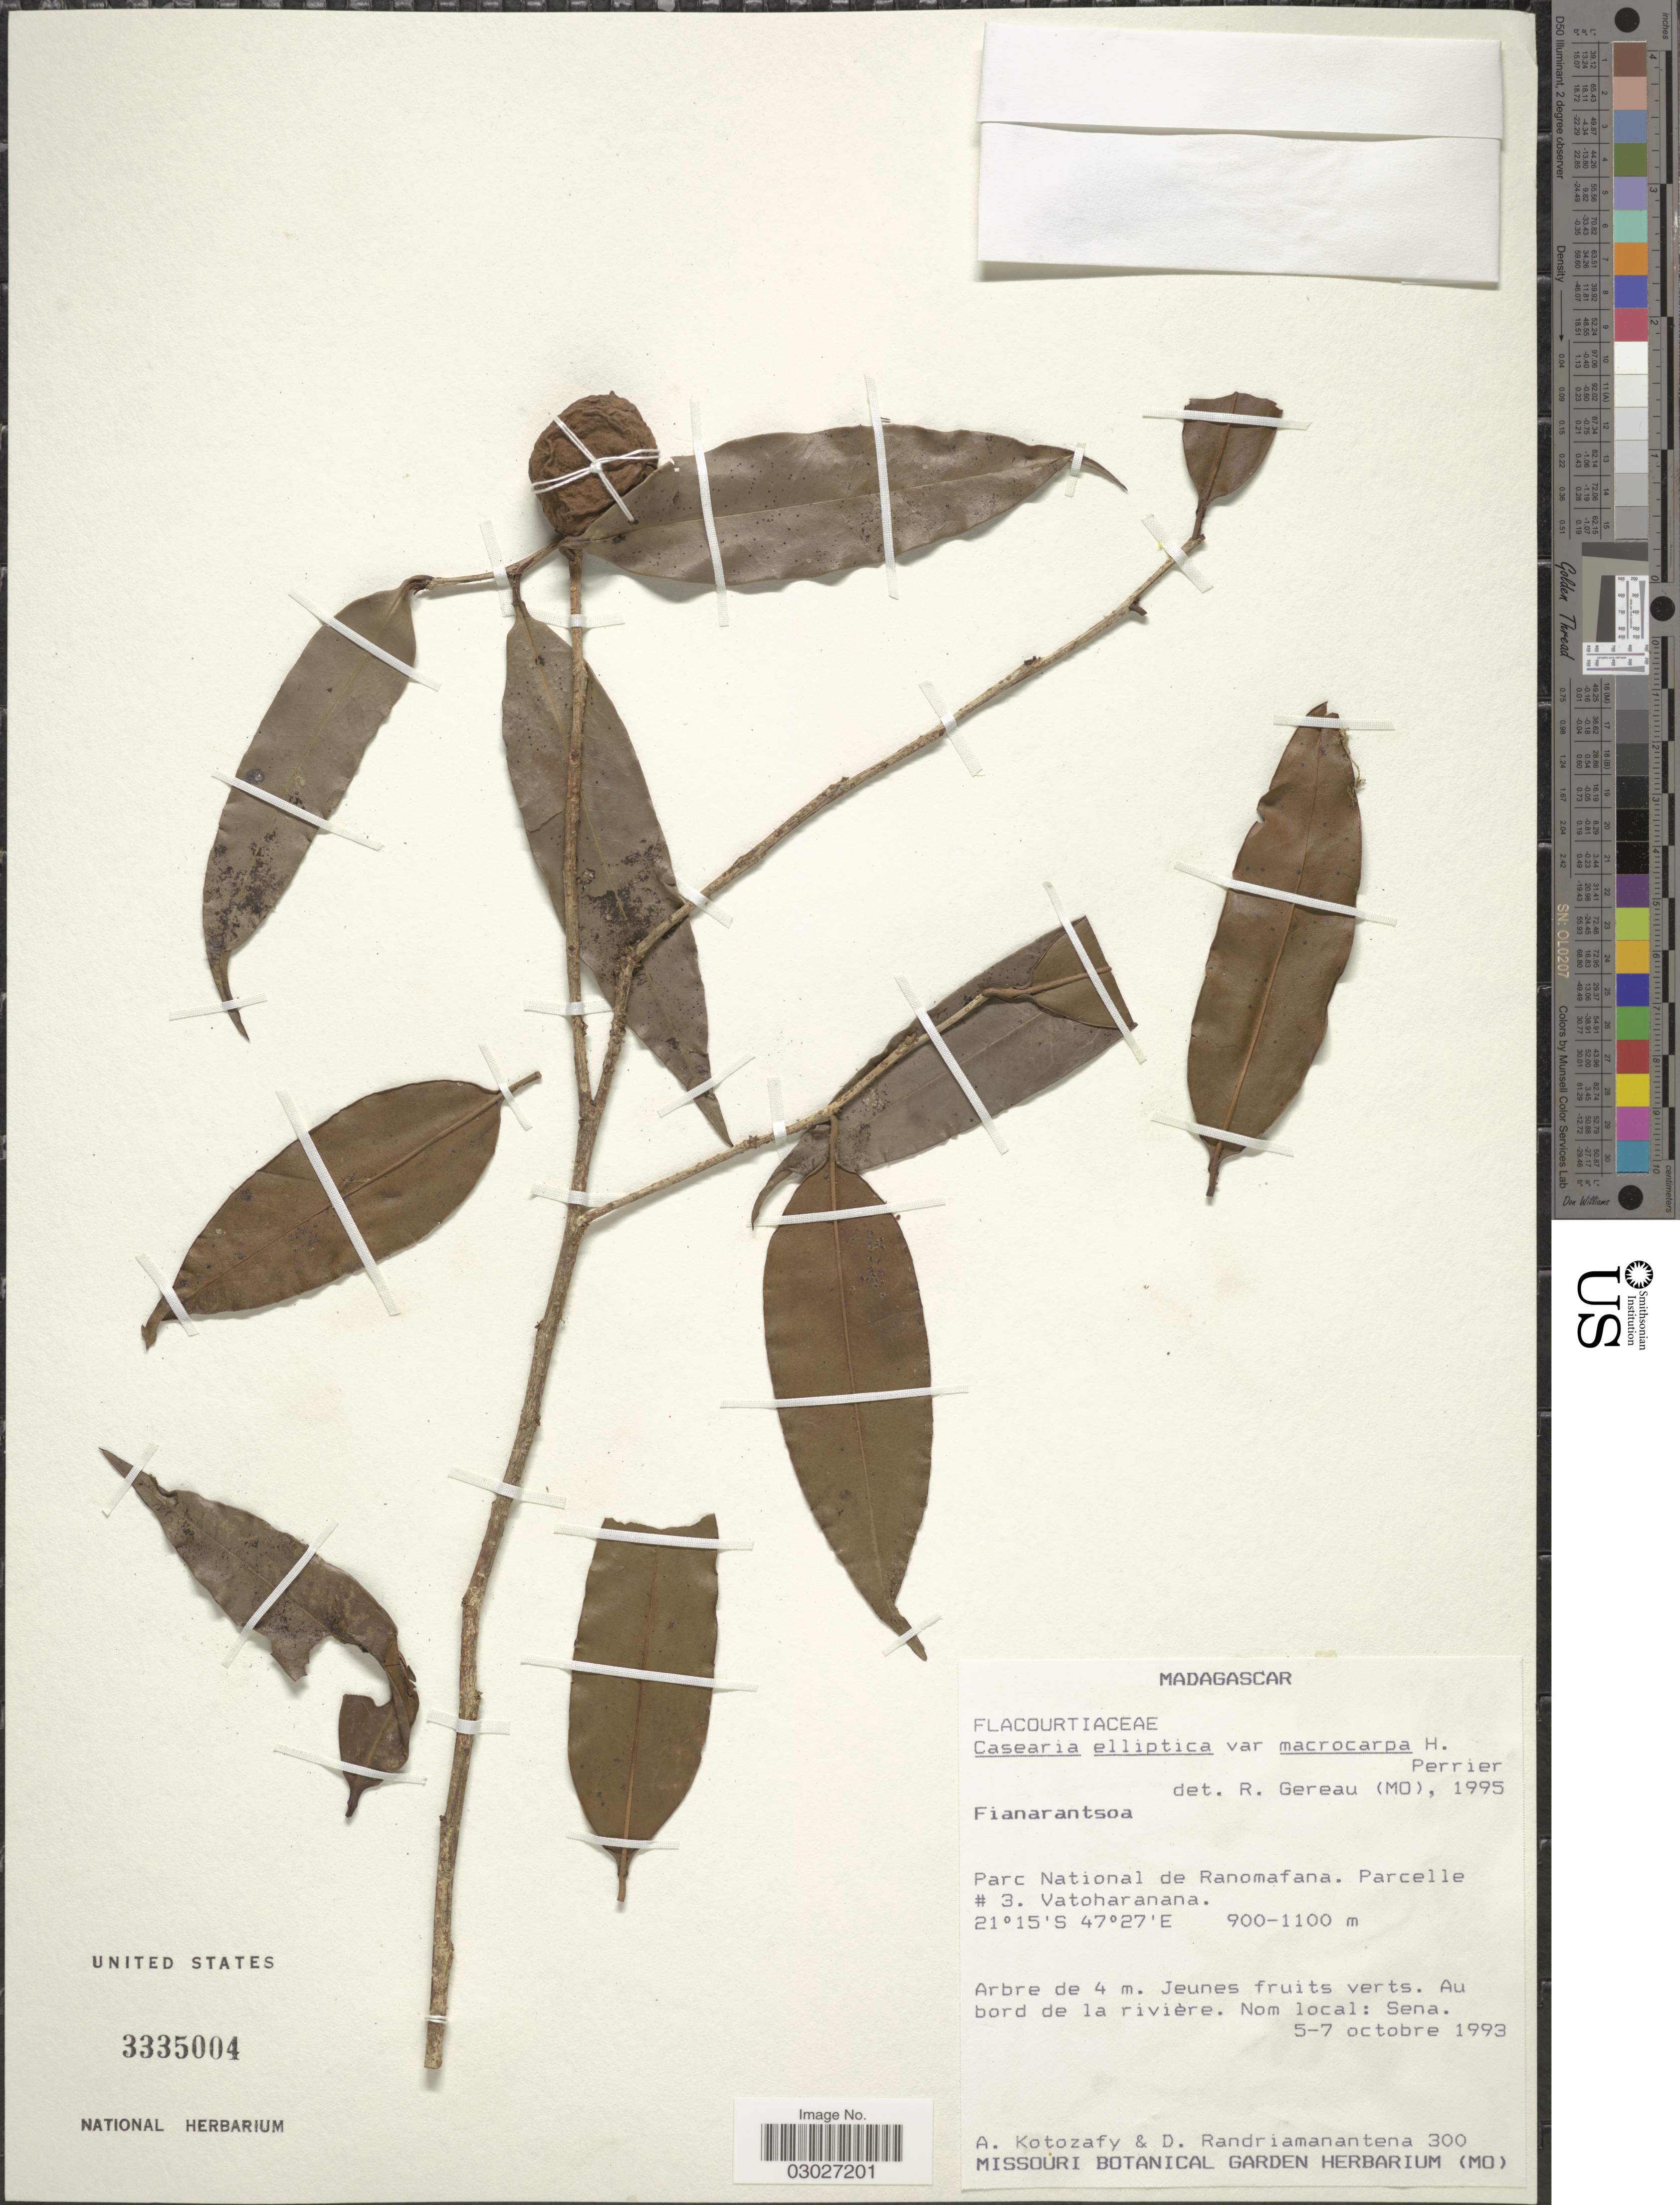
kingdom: Plantae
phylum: Tracheophyta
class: Magnoliopsida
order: Malpighiales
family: Salicaceae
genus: Casearia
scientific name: Casearia elliptica var. macrocarpa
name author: H. Perrier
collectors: A. Kotozafy & D. Randriamanantena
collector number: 300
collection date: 1993-10-05/1993-10-07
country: Madagascar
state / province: Vatovavy Fitovinany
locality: Parc National de Ranomafana. Parcelle #3. Vatoharanana.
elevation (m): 900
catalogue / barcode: US 3335004